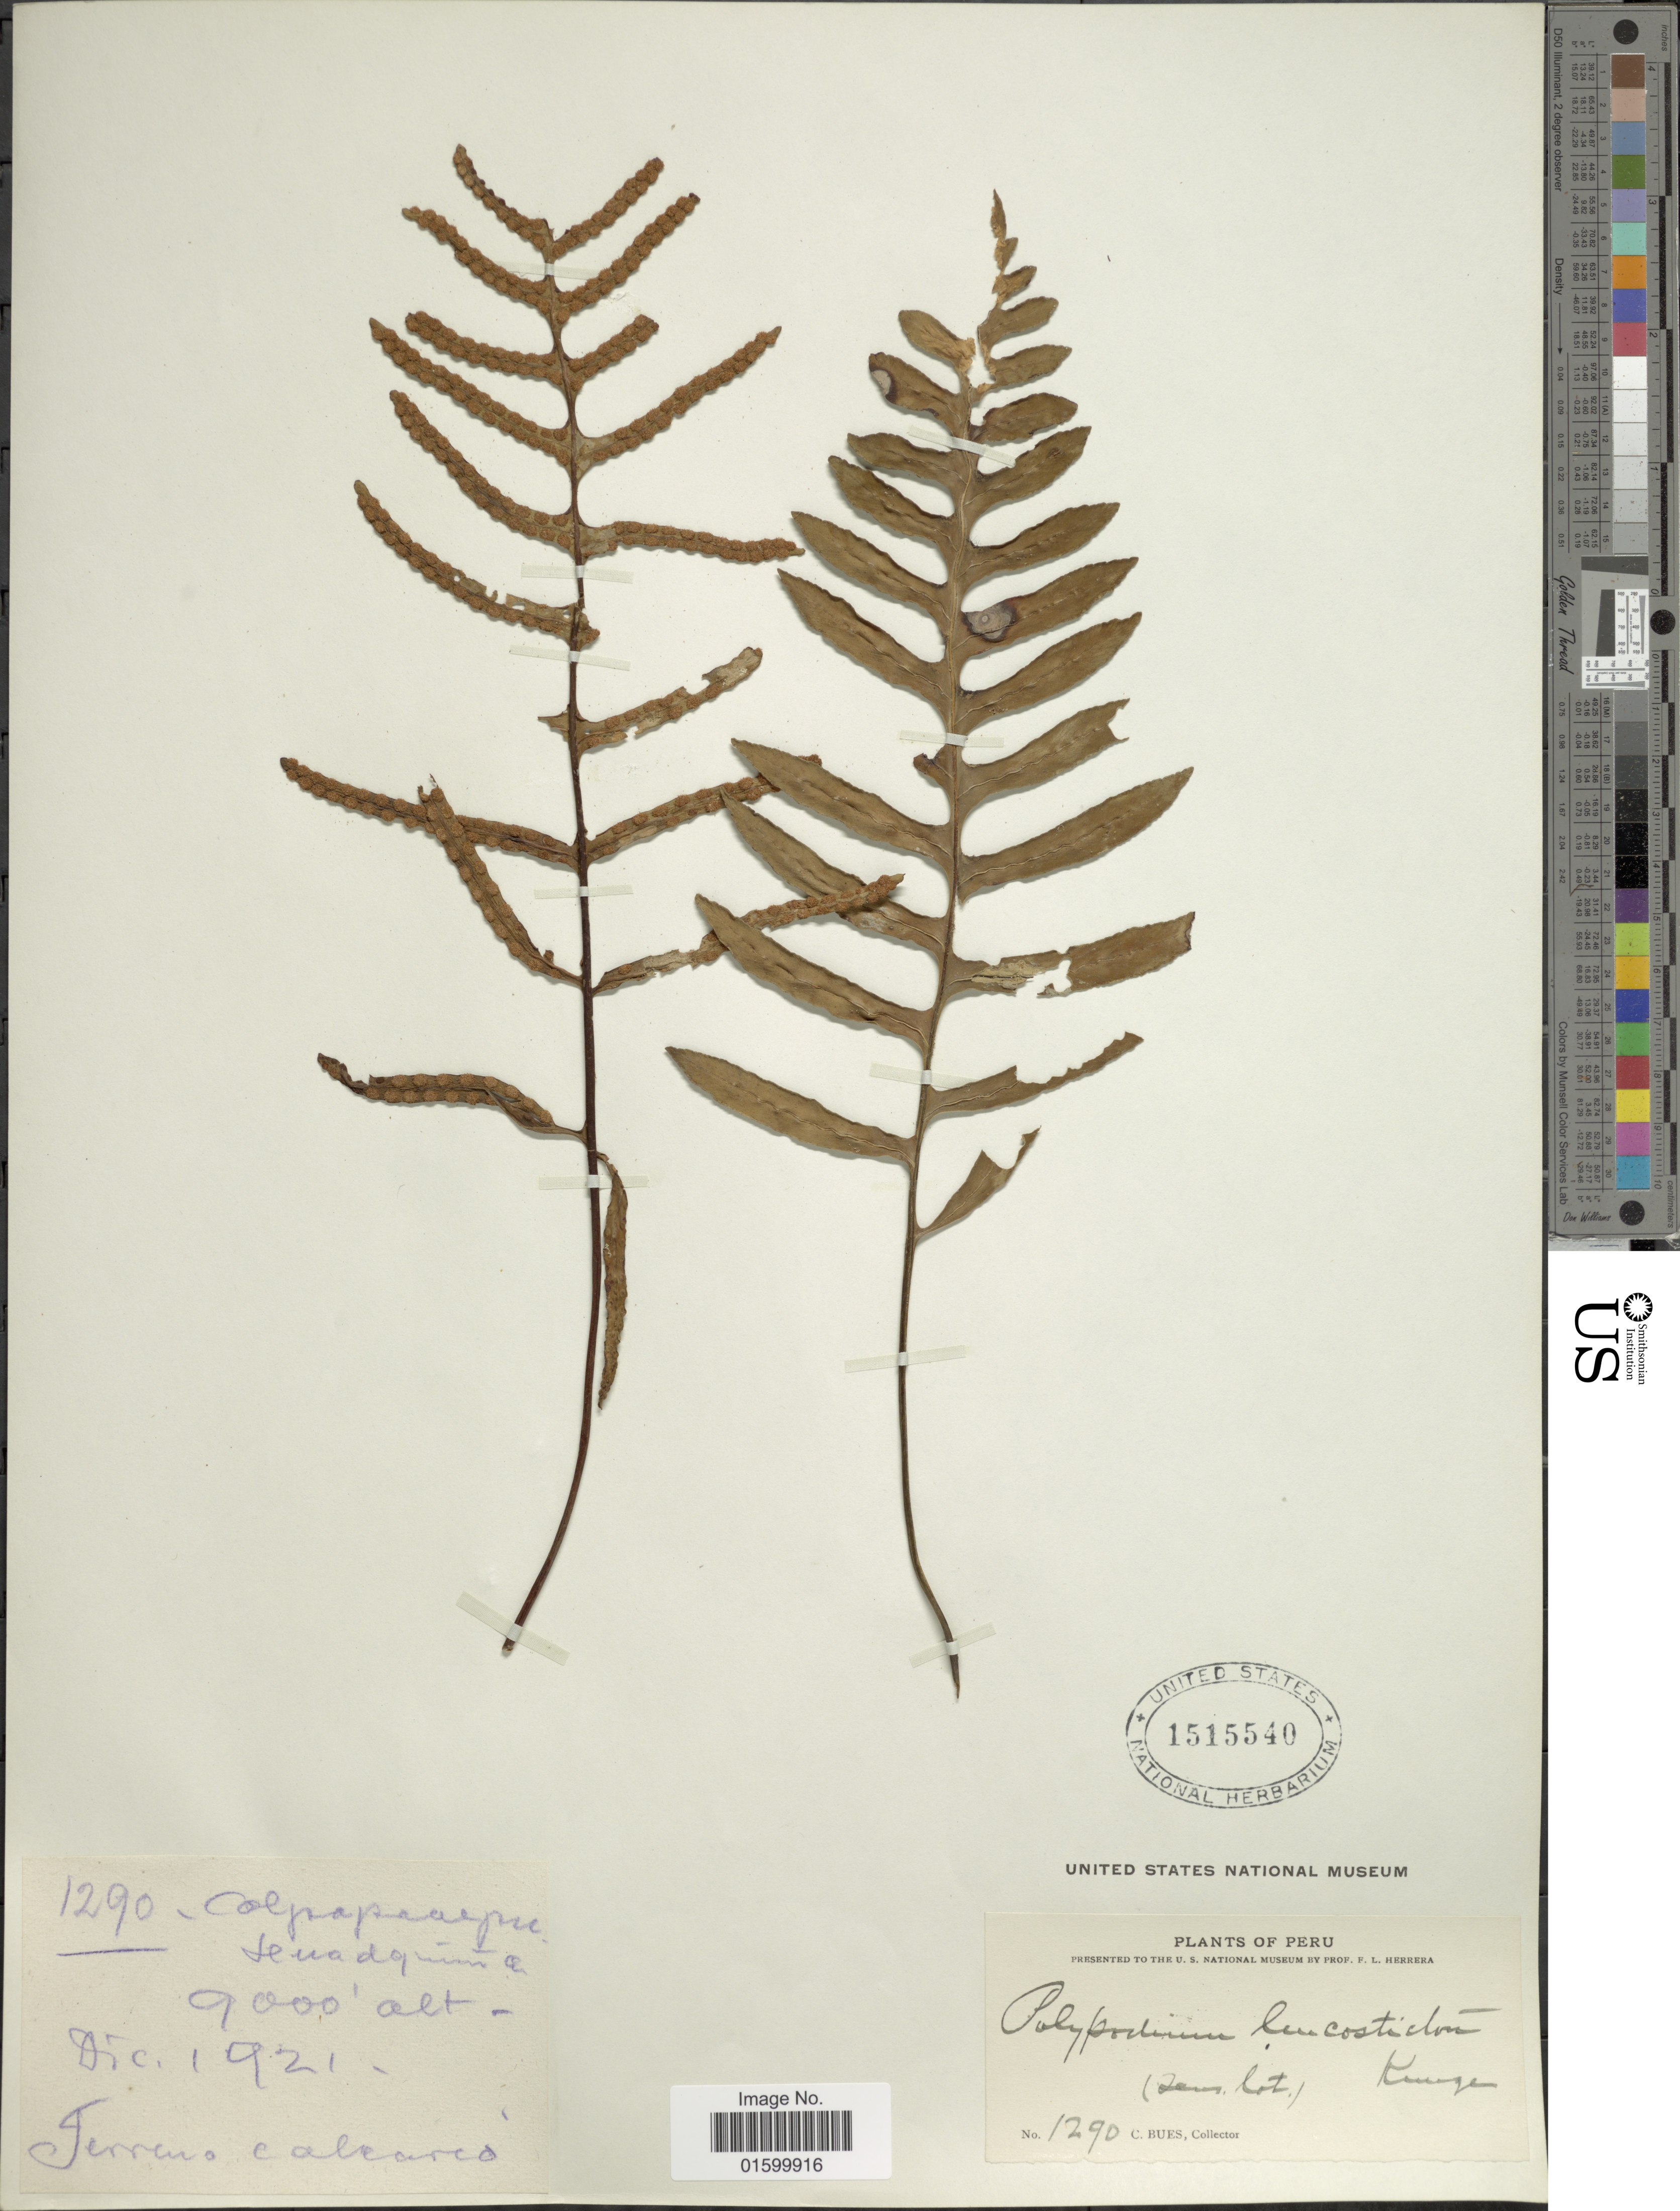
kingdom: Plantae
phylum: Tracheophyta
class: Polypodiopsida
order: Polypodiales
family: Polypodiaceae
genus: Pleopeltis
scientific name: Pleopeltis remota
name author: (Desv.) A.R. Sm.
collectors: C. Bues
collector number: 1290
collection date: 1921-12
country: Peru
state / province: Cusco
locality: Colpapampa. Huadquiña. Terreno calcário.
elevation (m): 2743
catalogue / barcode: US 1515540